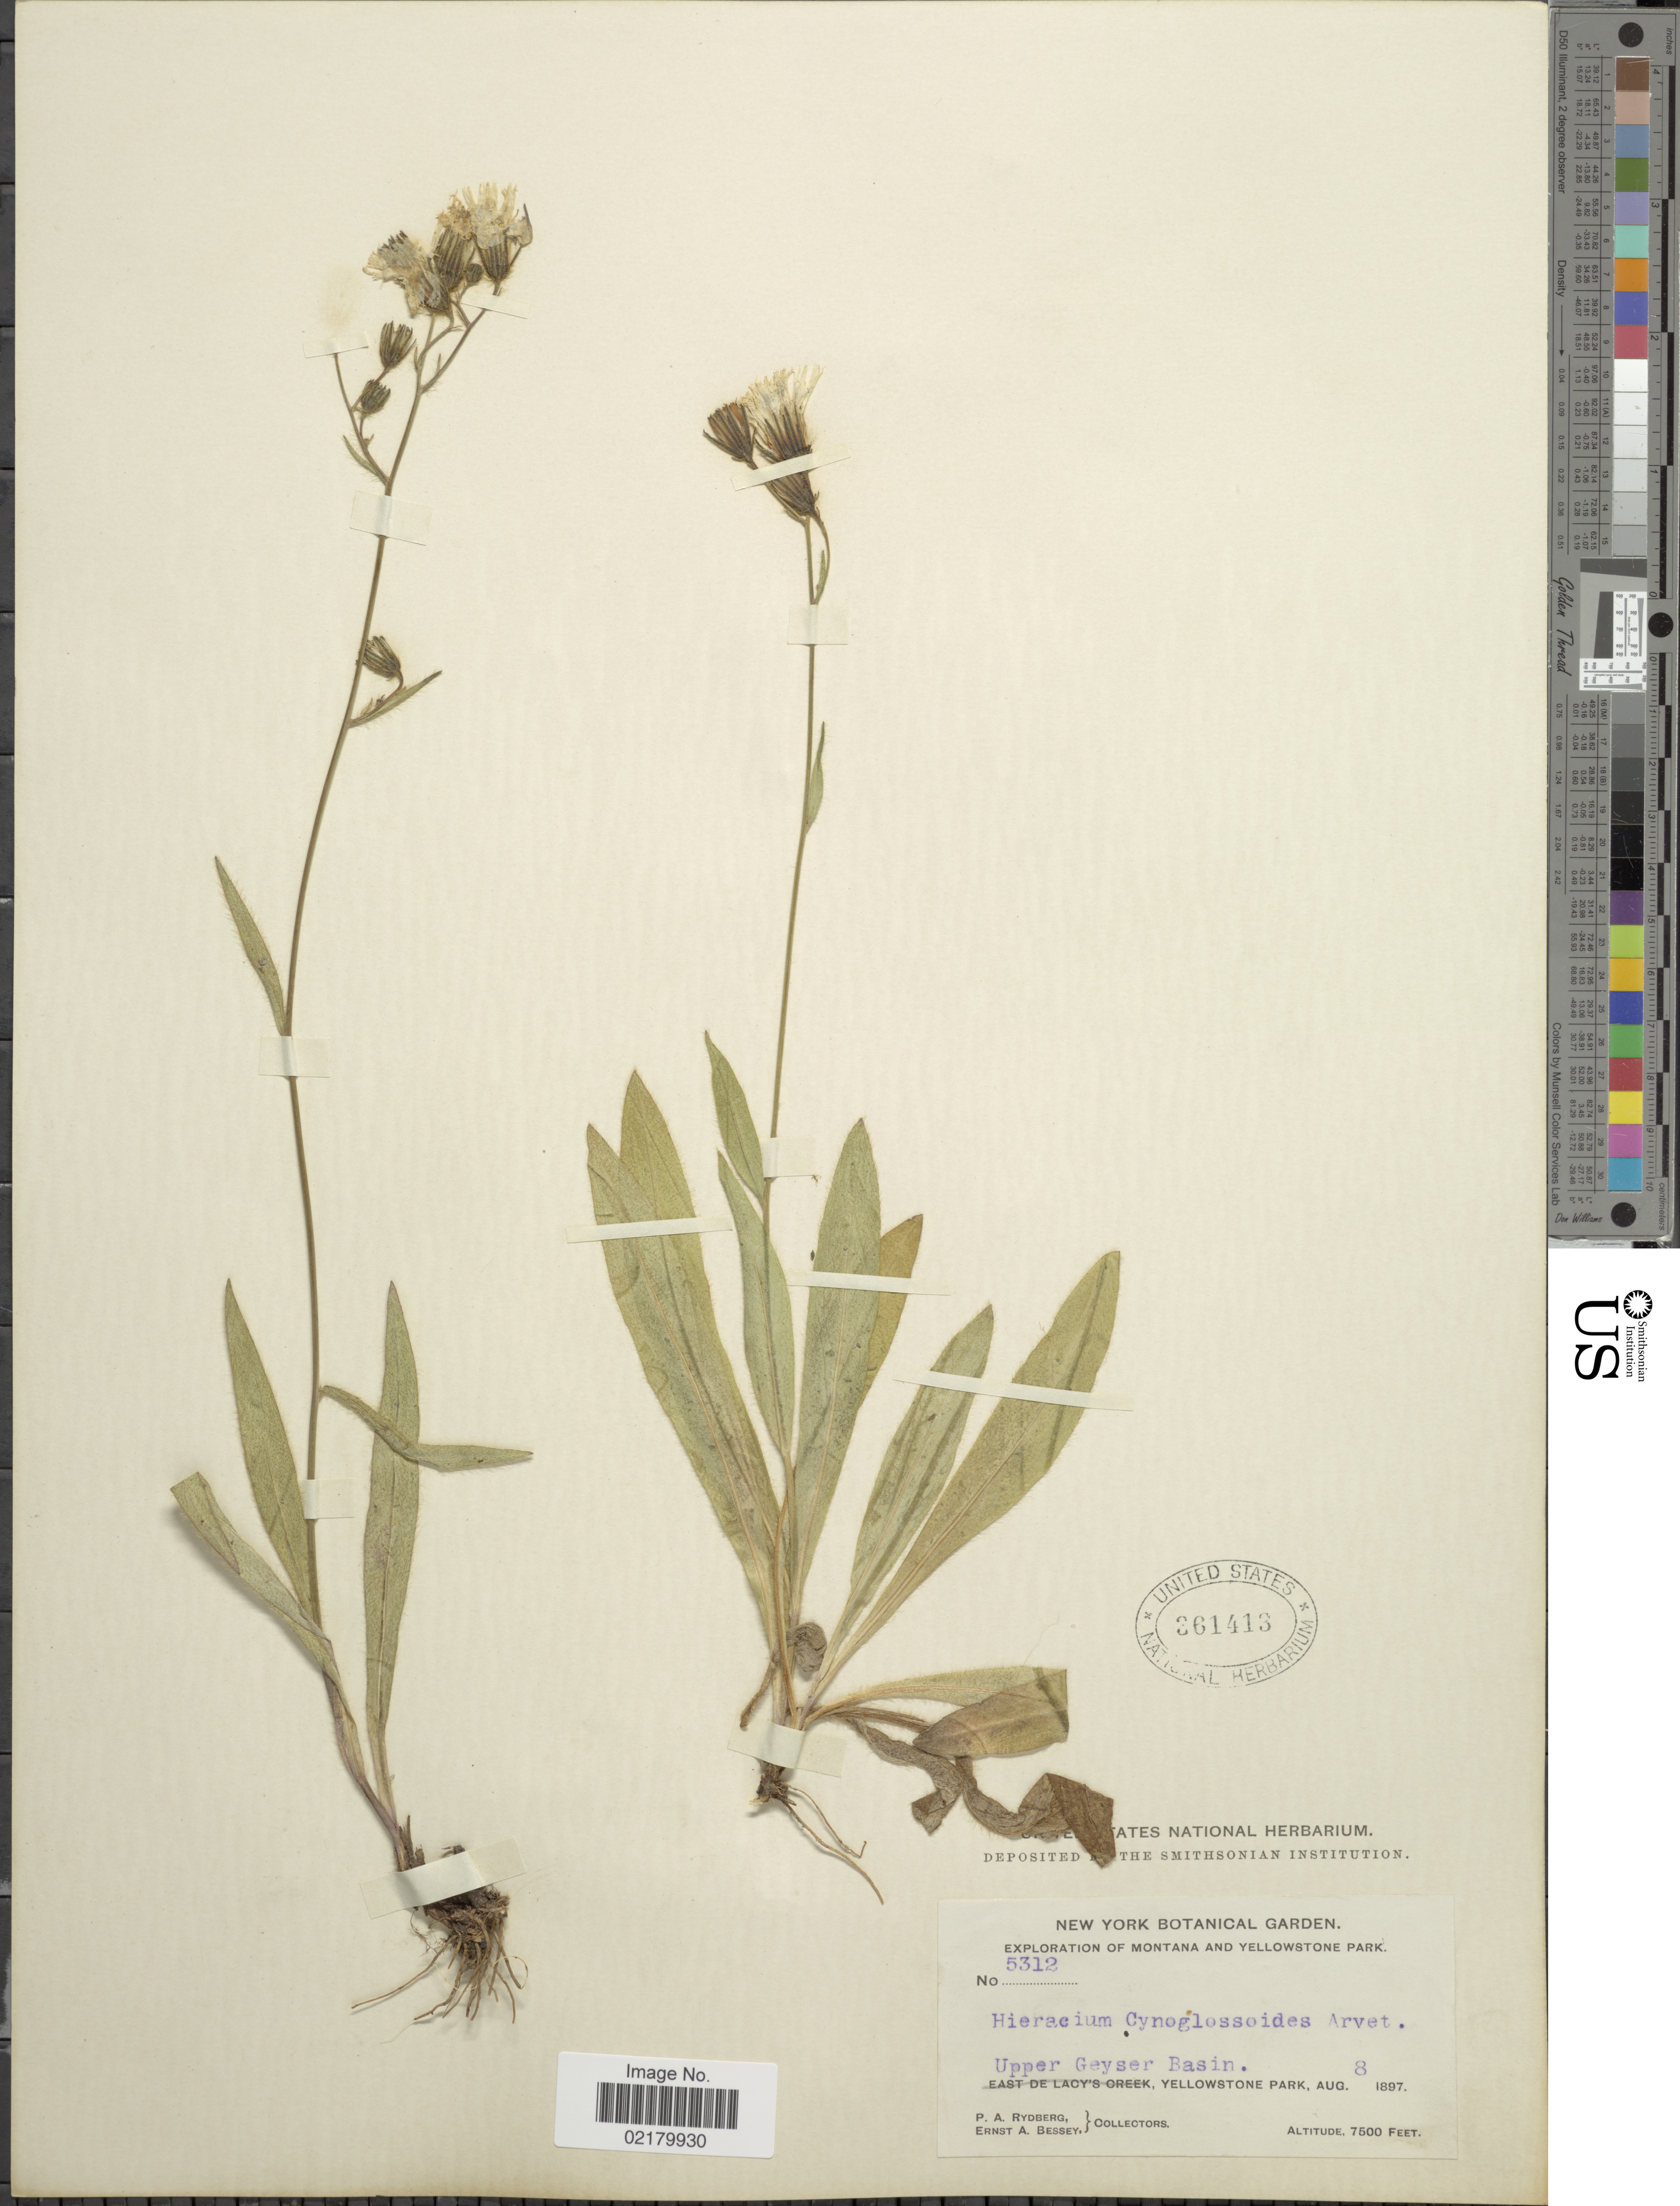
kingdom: Plantae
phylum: Tracheophyta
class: Magnoliopsida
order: Asterales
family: Asteraceae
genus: Hieracium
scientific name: Hieracium scouleri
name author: Hook.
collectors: P. A. Rydberg & E. A. Bessey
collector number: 5312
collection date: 1897-08-08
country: United States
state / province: Montana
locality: Yellowstone Park, Upper Geyser Basin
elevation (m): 2286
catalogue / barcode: US 361413